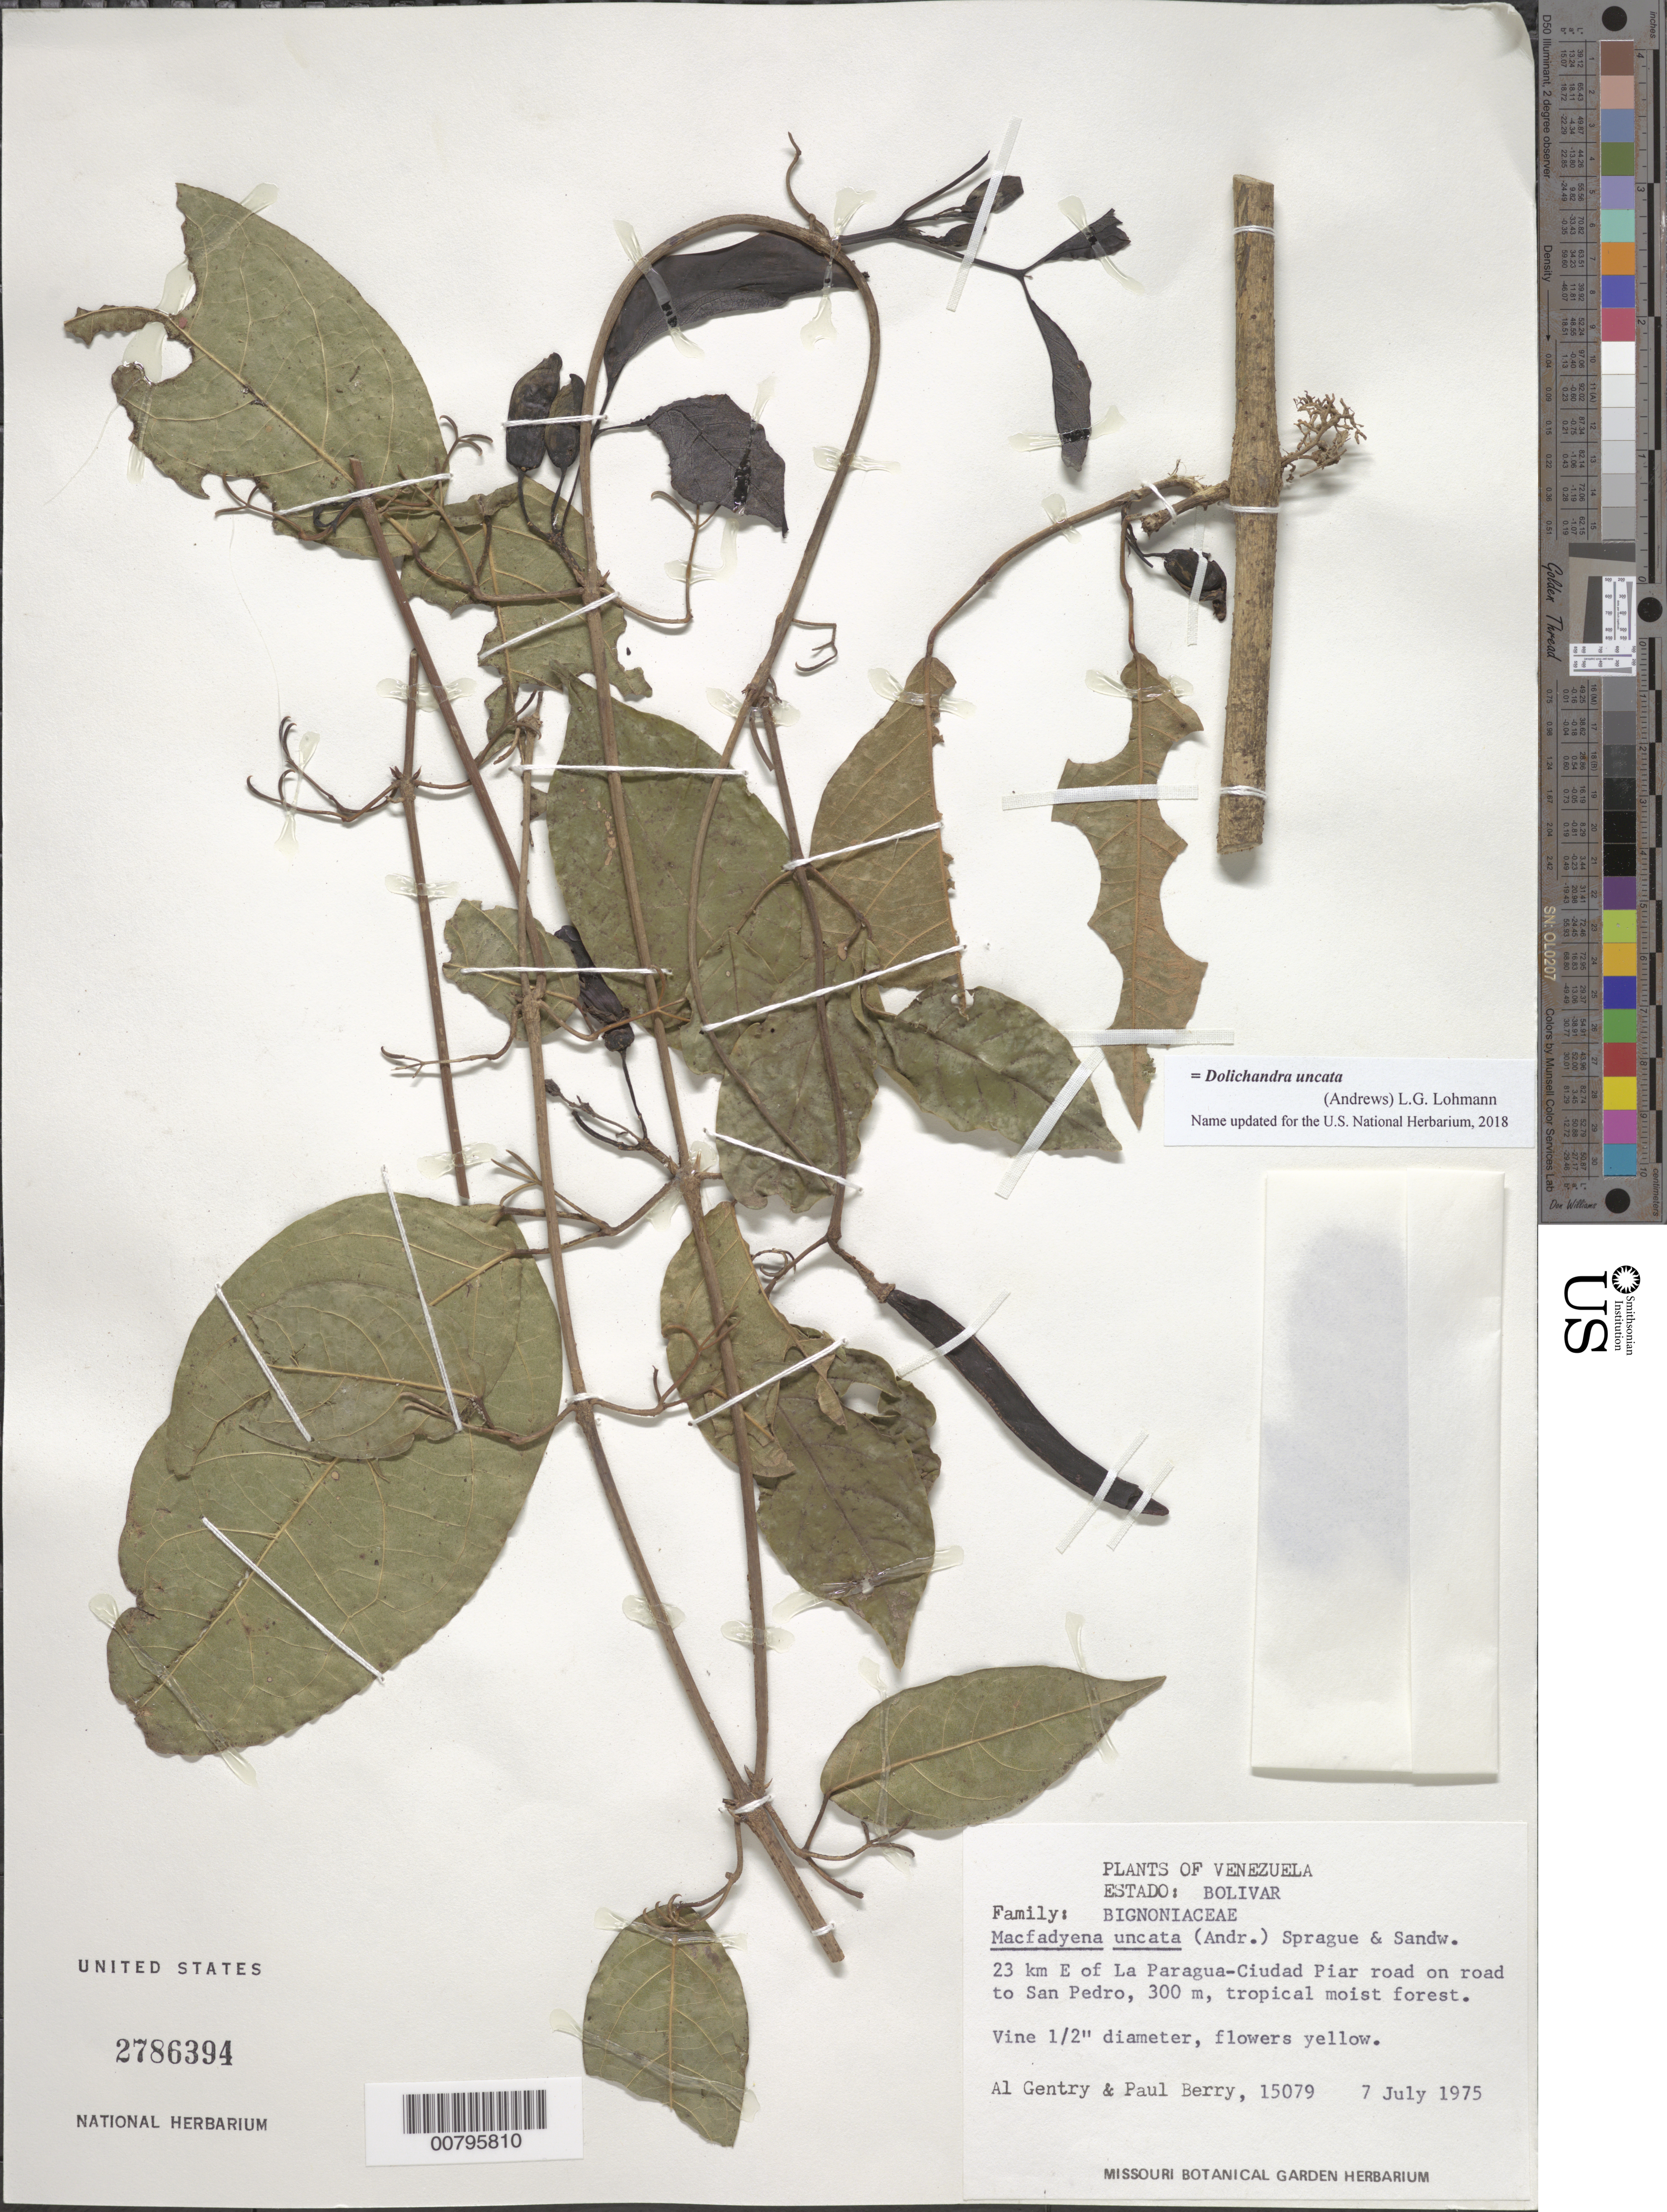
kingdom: Plantae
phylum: Tracheophyta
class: Magnoliopsida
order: Lamiales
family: Bignoniaceae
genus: Dolichandra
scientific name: Dolichandra uncata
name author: (Andrews) L.G. Lohmann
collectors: A. H. Gentry & P. Berry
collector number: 15079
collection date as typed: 7-Jul-75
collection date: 1975-07-07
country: Venezuela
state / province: Bolívar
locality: La Paragua-Ciudad Piar Road, 23 km E of, on road to San Pedro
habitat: Tropical moist forest.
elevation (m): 300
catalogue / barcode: US 2786394